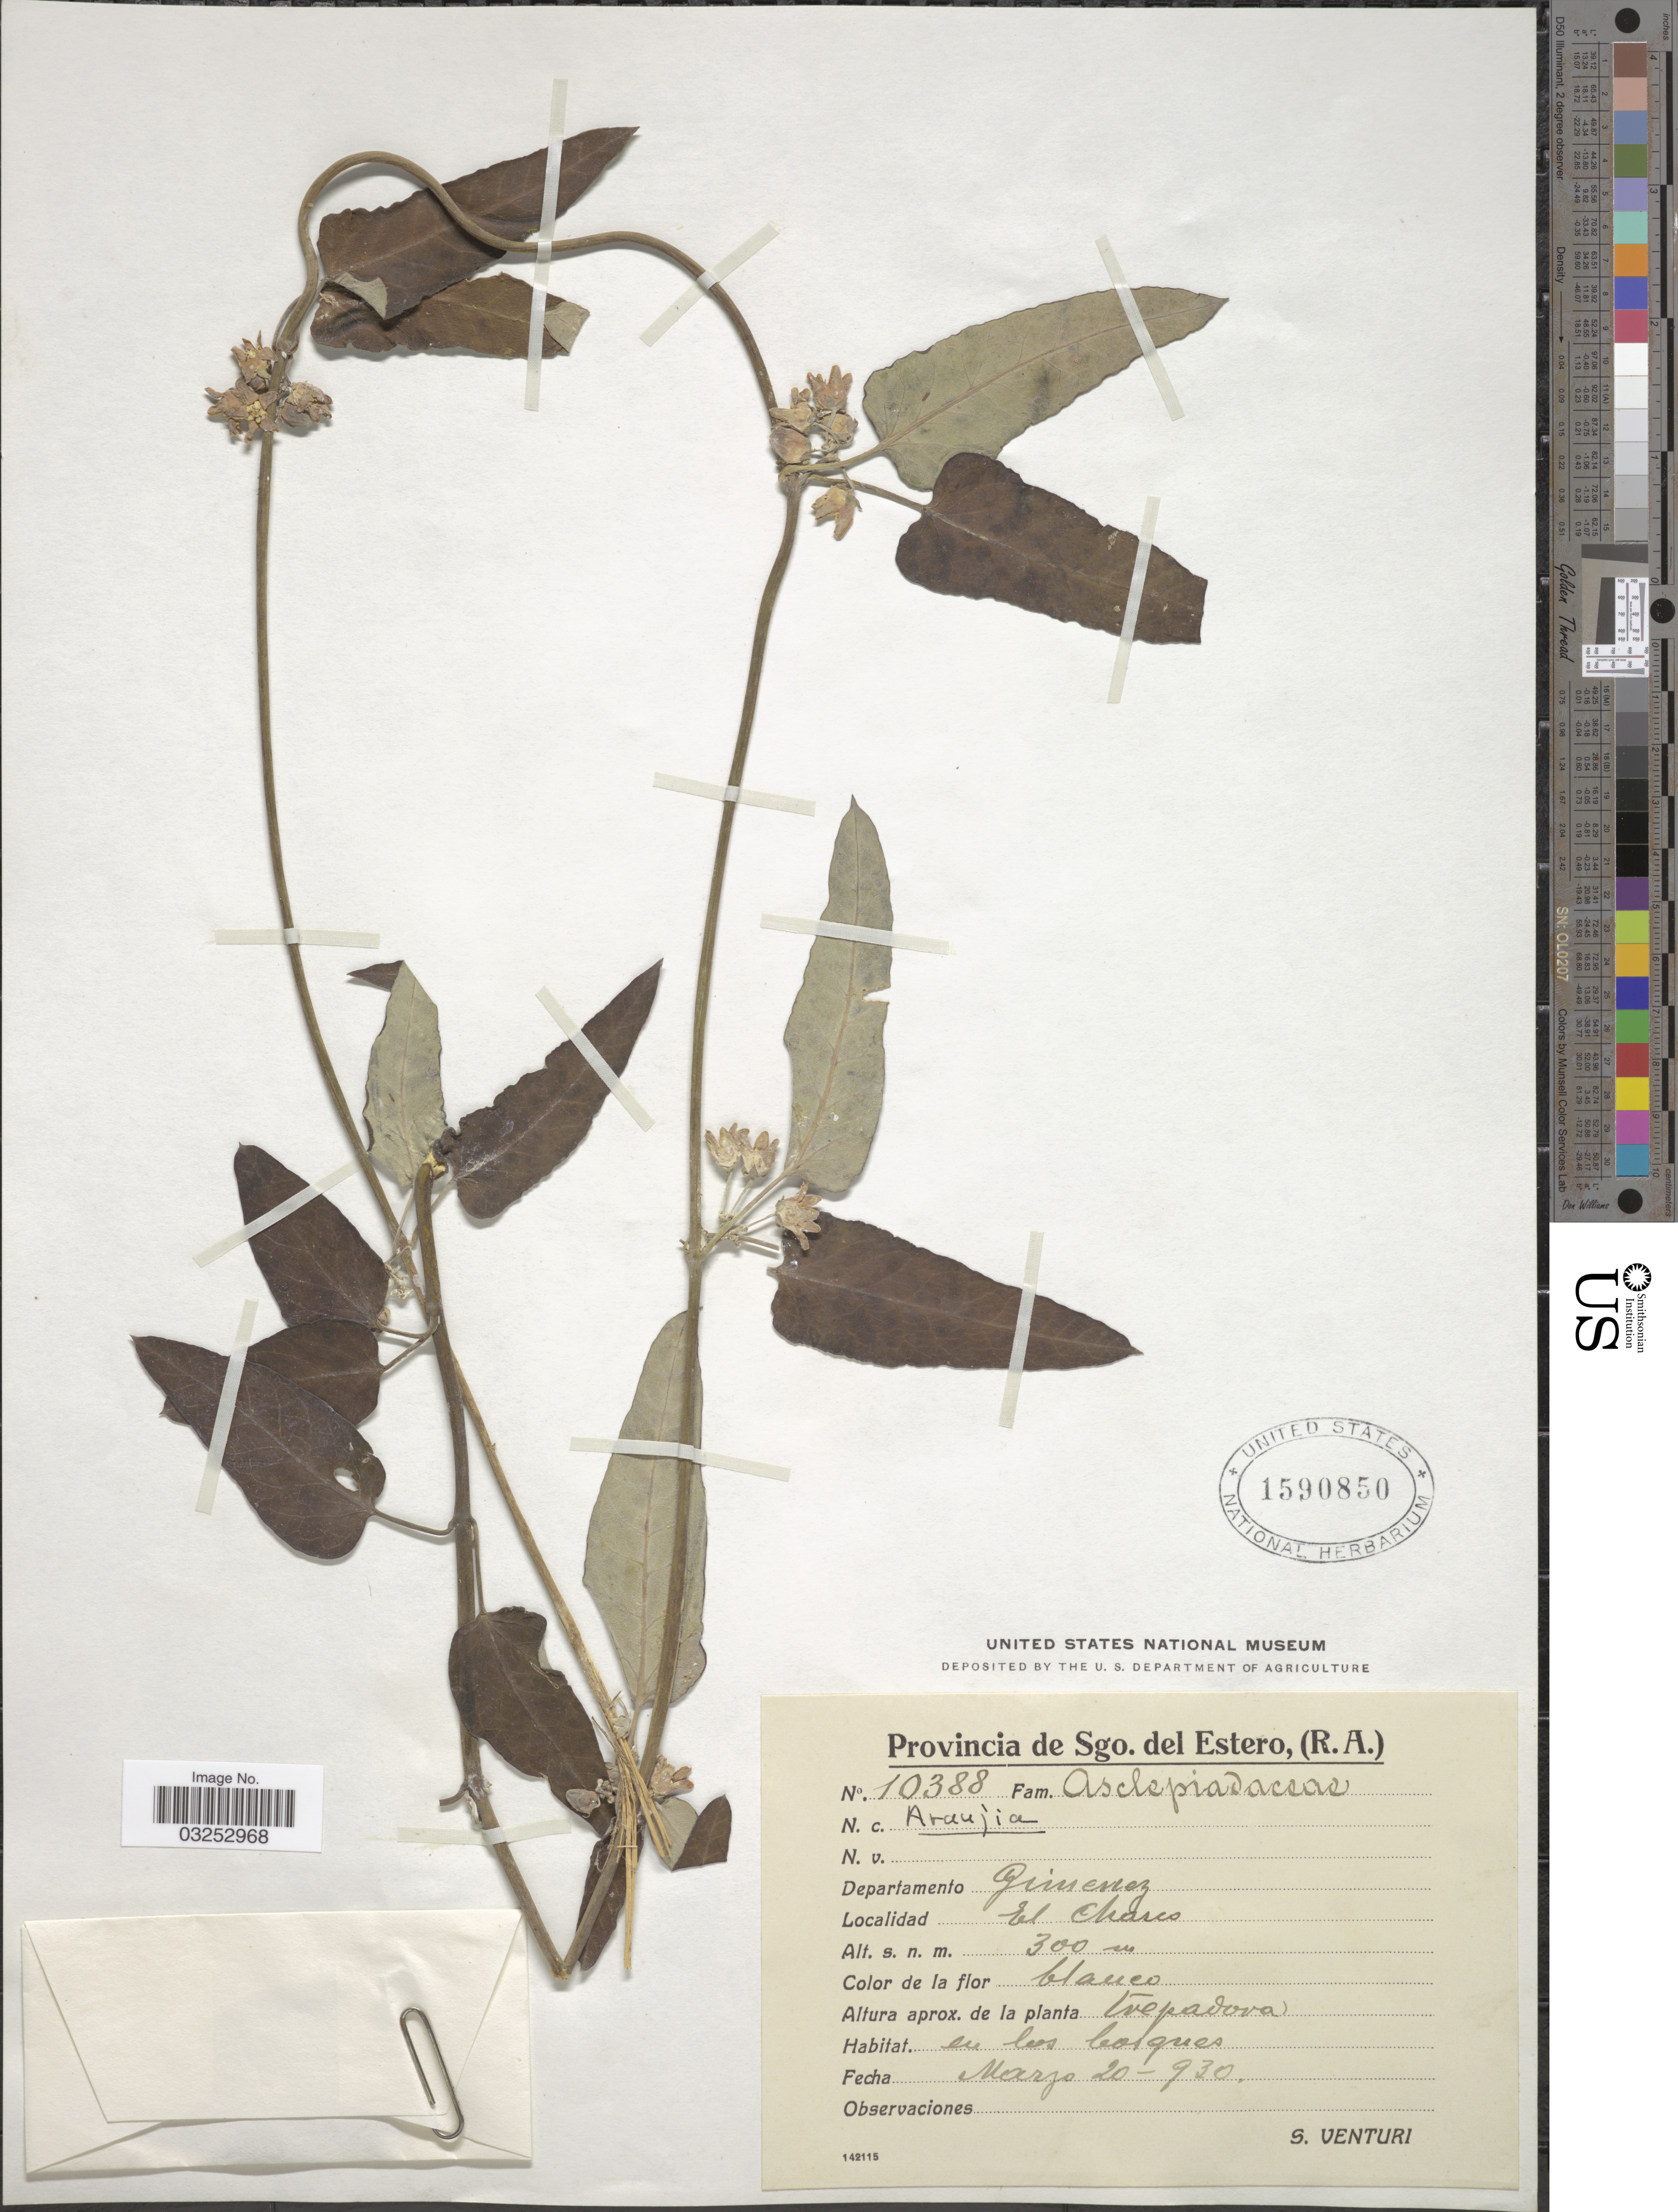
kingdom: Plantae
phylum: Tracheophyta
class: Magnoliopsida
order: Gentianales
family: Apocynaceae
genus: Araujia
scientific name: Araujia sp.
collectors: S. Venturi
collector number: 10388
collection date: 1930-03-20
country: Argentina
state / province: Santiago del Estero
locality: Provincia de Sgo. del Estero, (R.A.) Departamento Jimenez, El Charco.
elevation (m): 300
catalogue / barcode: US 1590850